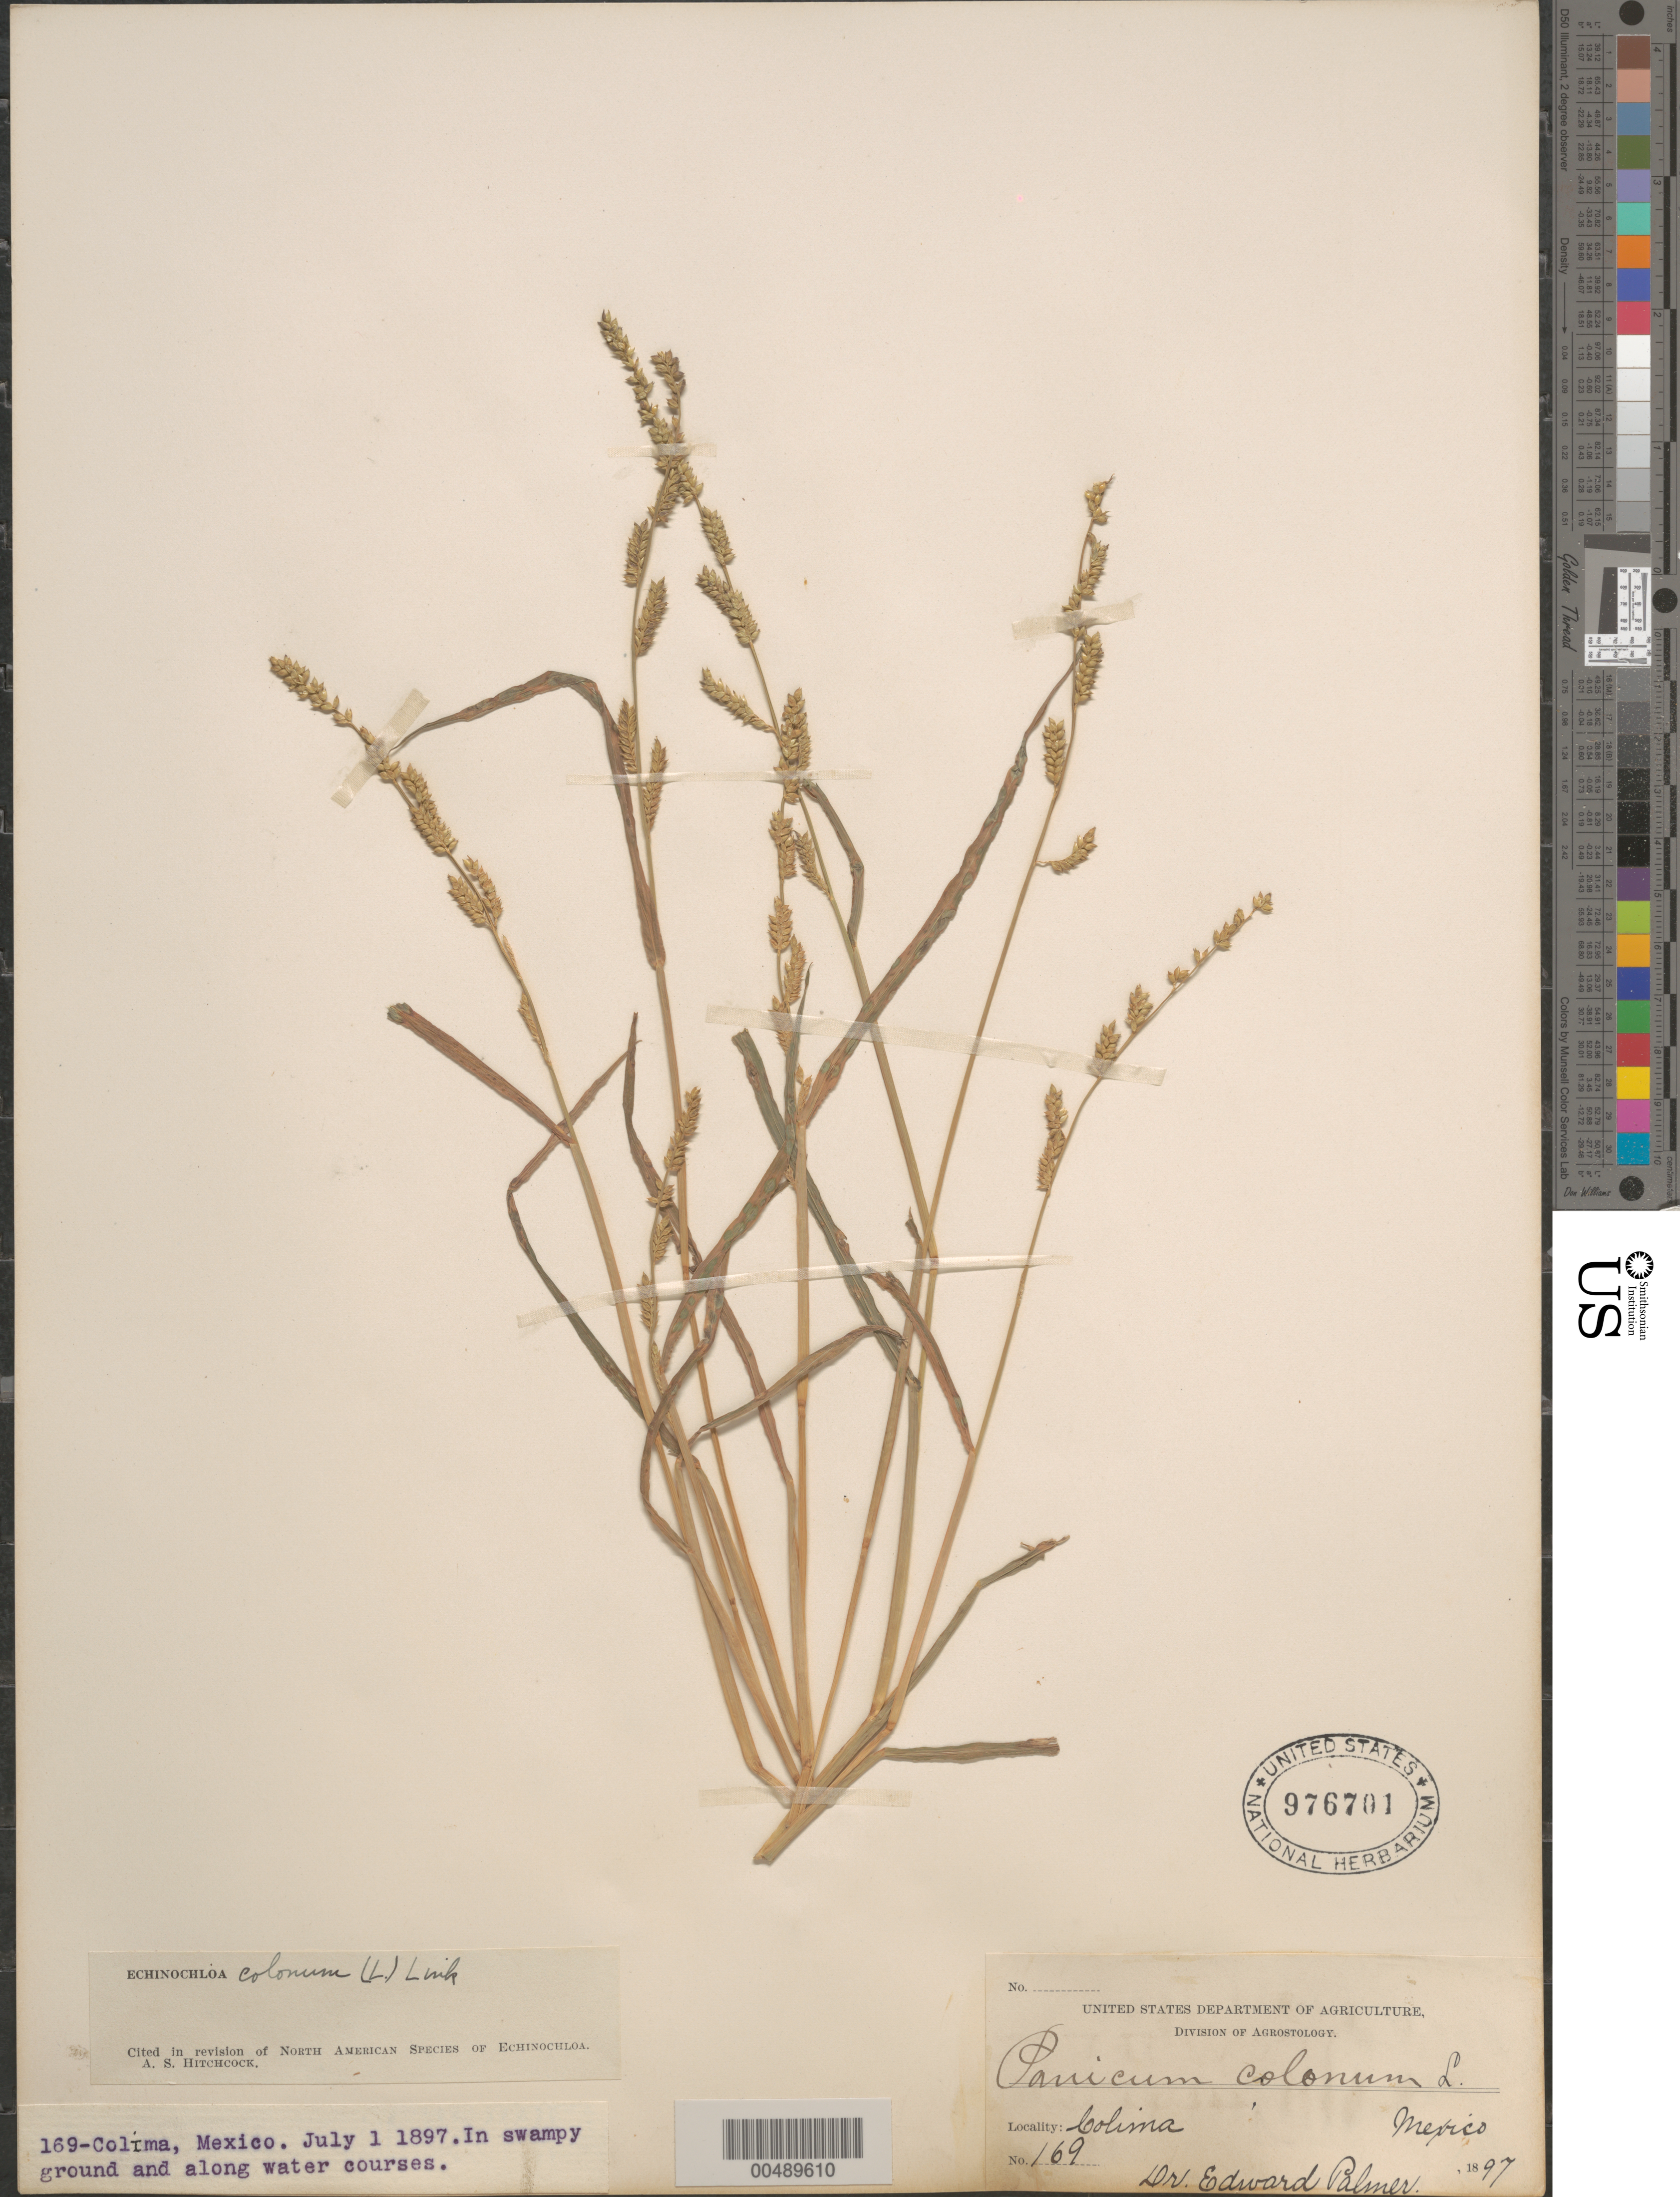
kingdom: Plantae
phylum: Tracheophyta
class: Liliopsida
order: Poales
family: Poaceae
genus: Echinochloa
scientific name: Echinochloa colona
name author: (L.) Link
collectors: E. Palmer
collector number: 169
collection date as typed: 1 Jul 1897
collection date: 1897-07-01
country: Mexico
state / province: Colima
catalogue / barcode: US 976701